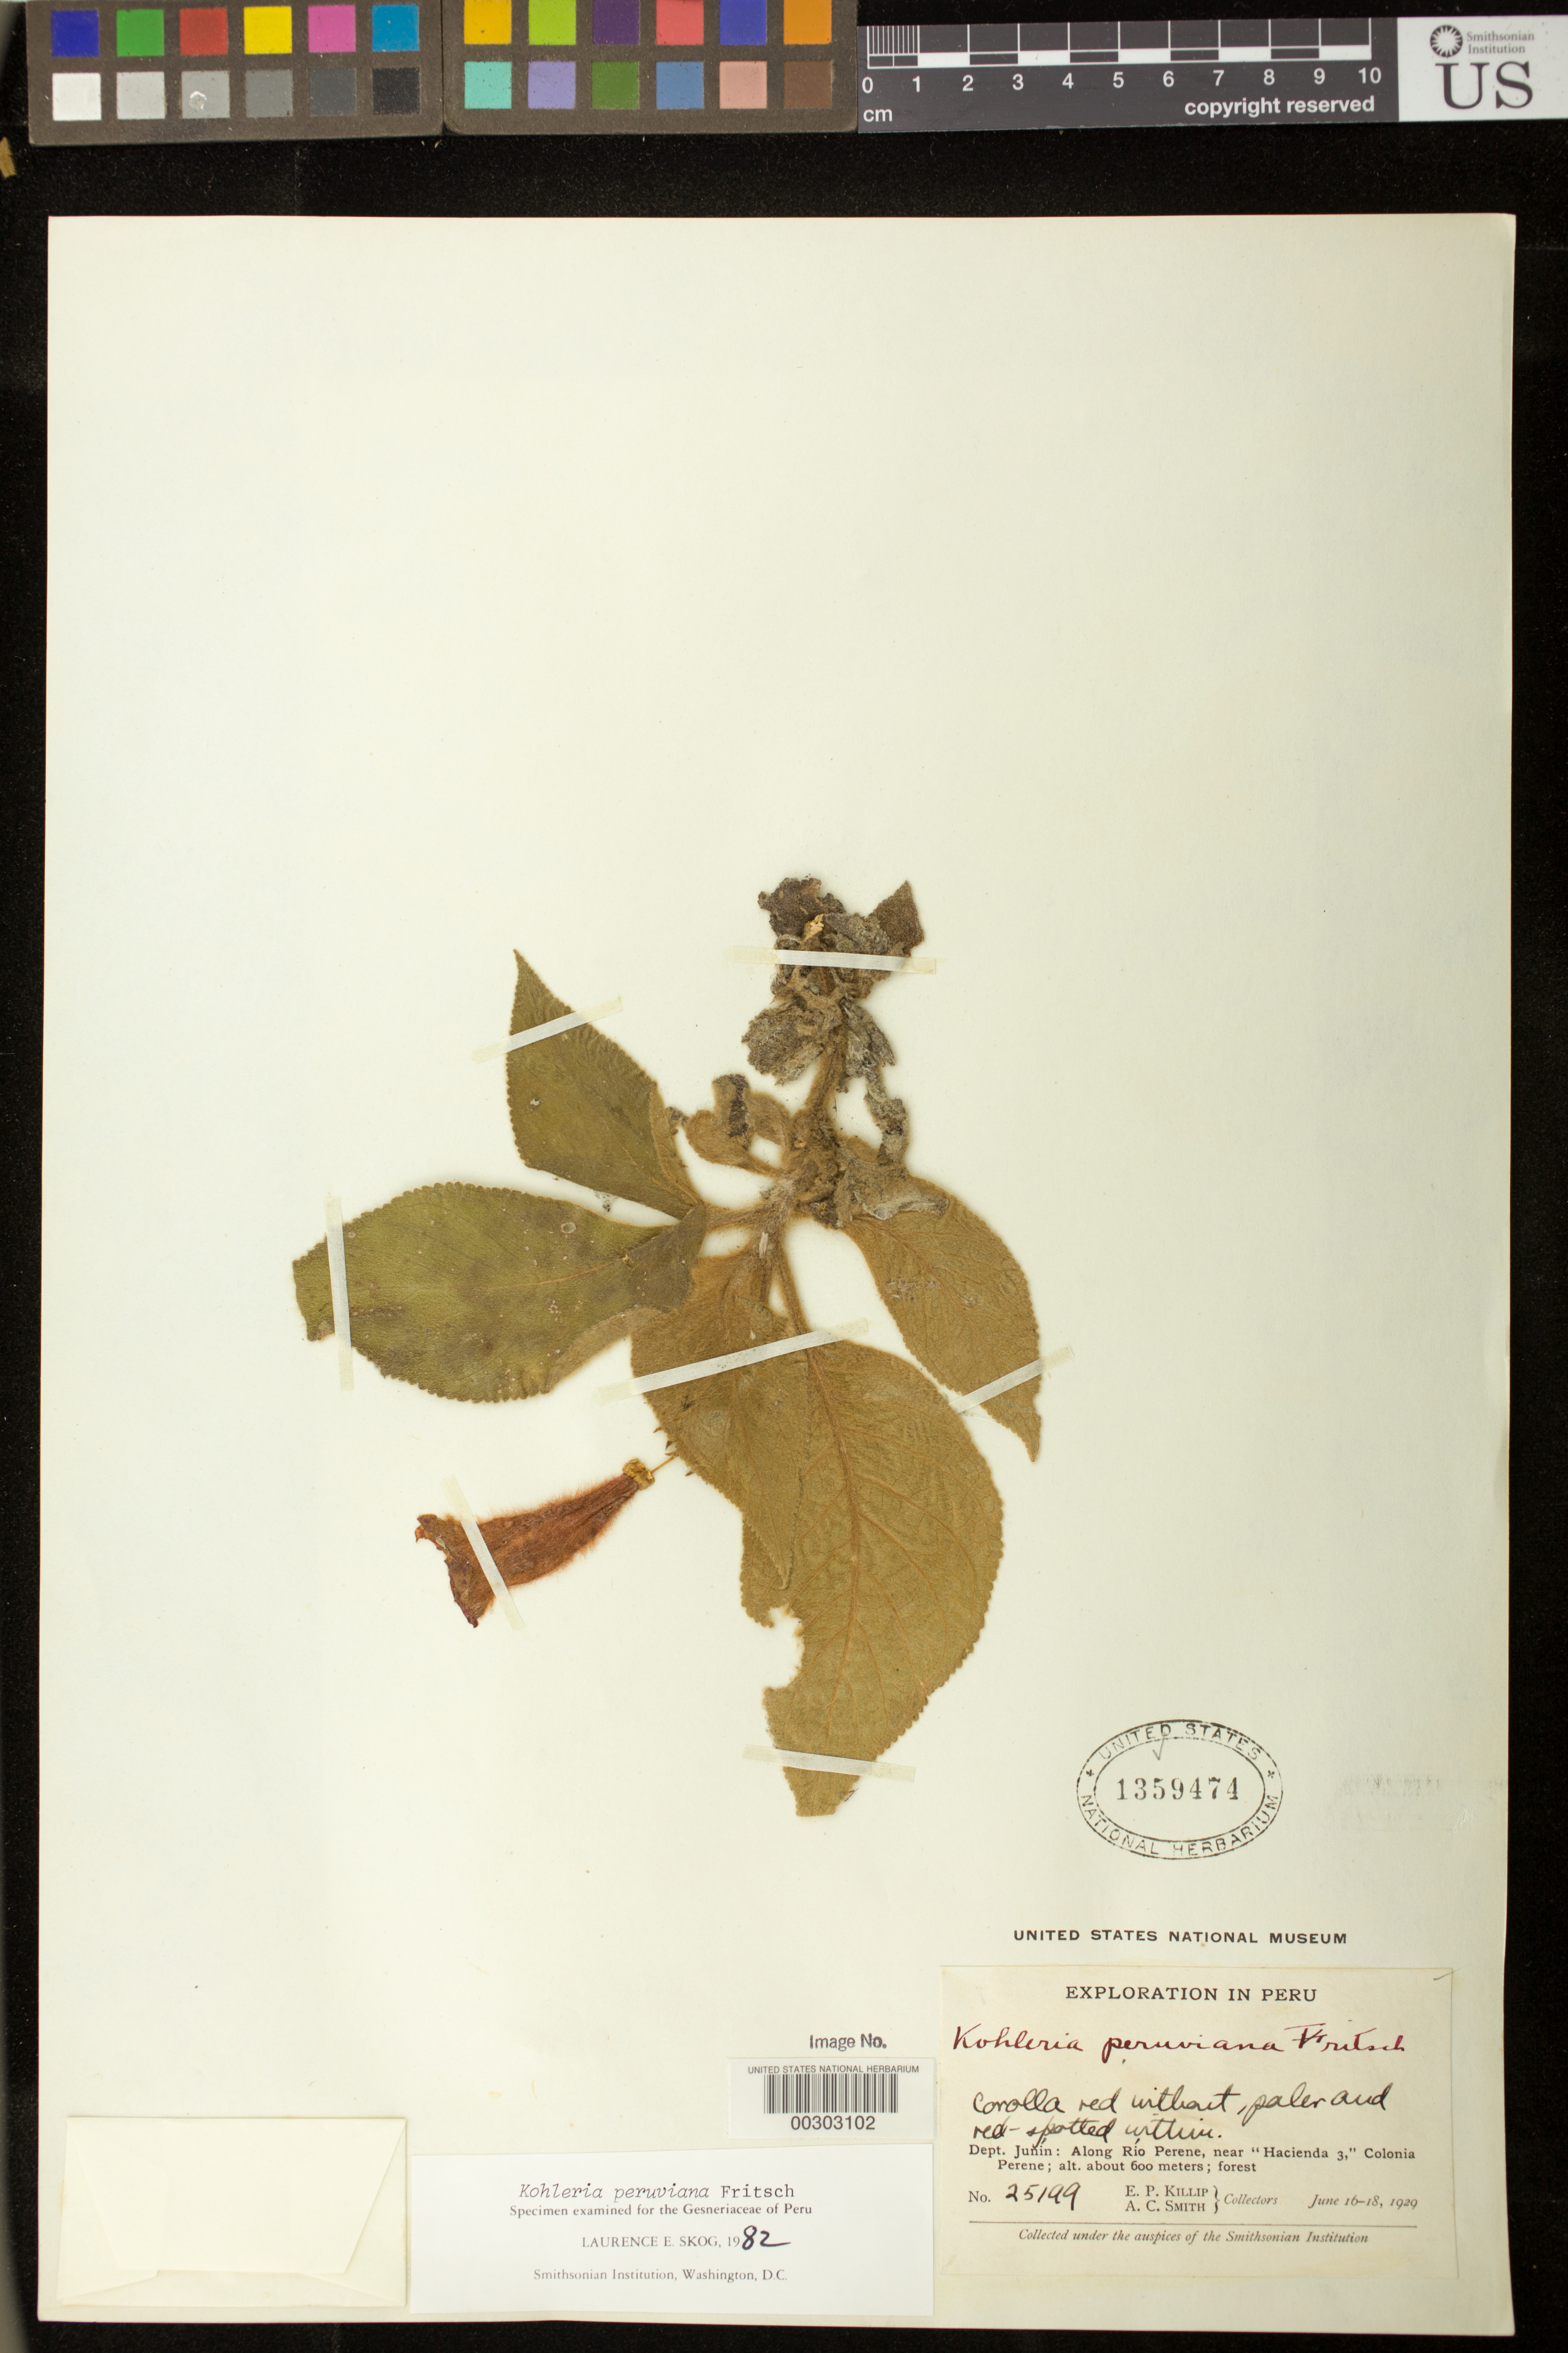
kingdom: Plantae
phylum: Tracheophyta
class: Magnoliopsida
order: Lamiales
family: Gesneriaceae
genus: Kohleria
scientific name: Kohleria peruviana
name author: Fritsch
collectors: E. P. Killip & A. C. Smith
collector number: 25199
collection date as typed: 16-18 Jun 1929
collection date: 1929-06-16/1929-06-18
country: Peru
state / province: Junín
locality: Along Rio Perene, near "hacienda 3," Colonia Perene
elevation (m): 600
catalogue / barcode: US 1359474